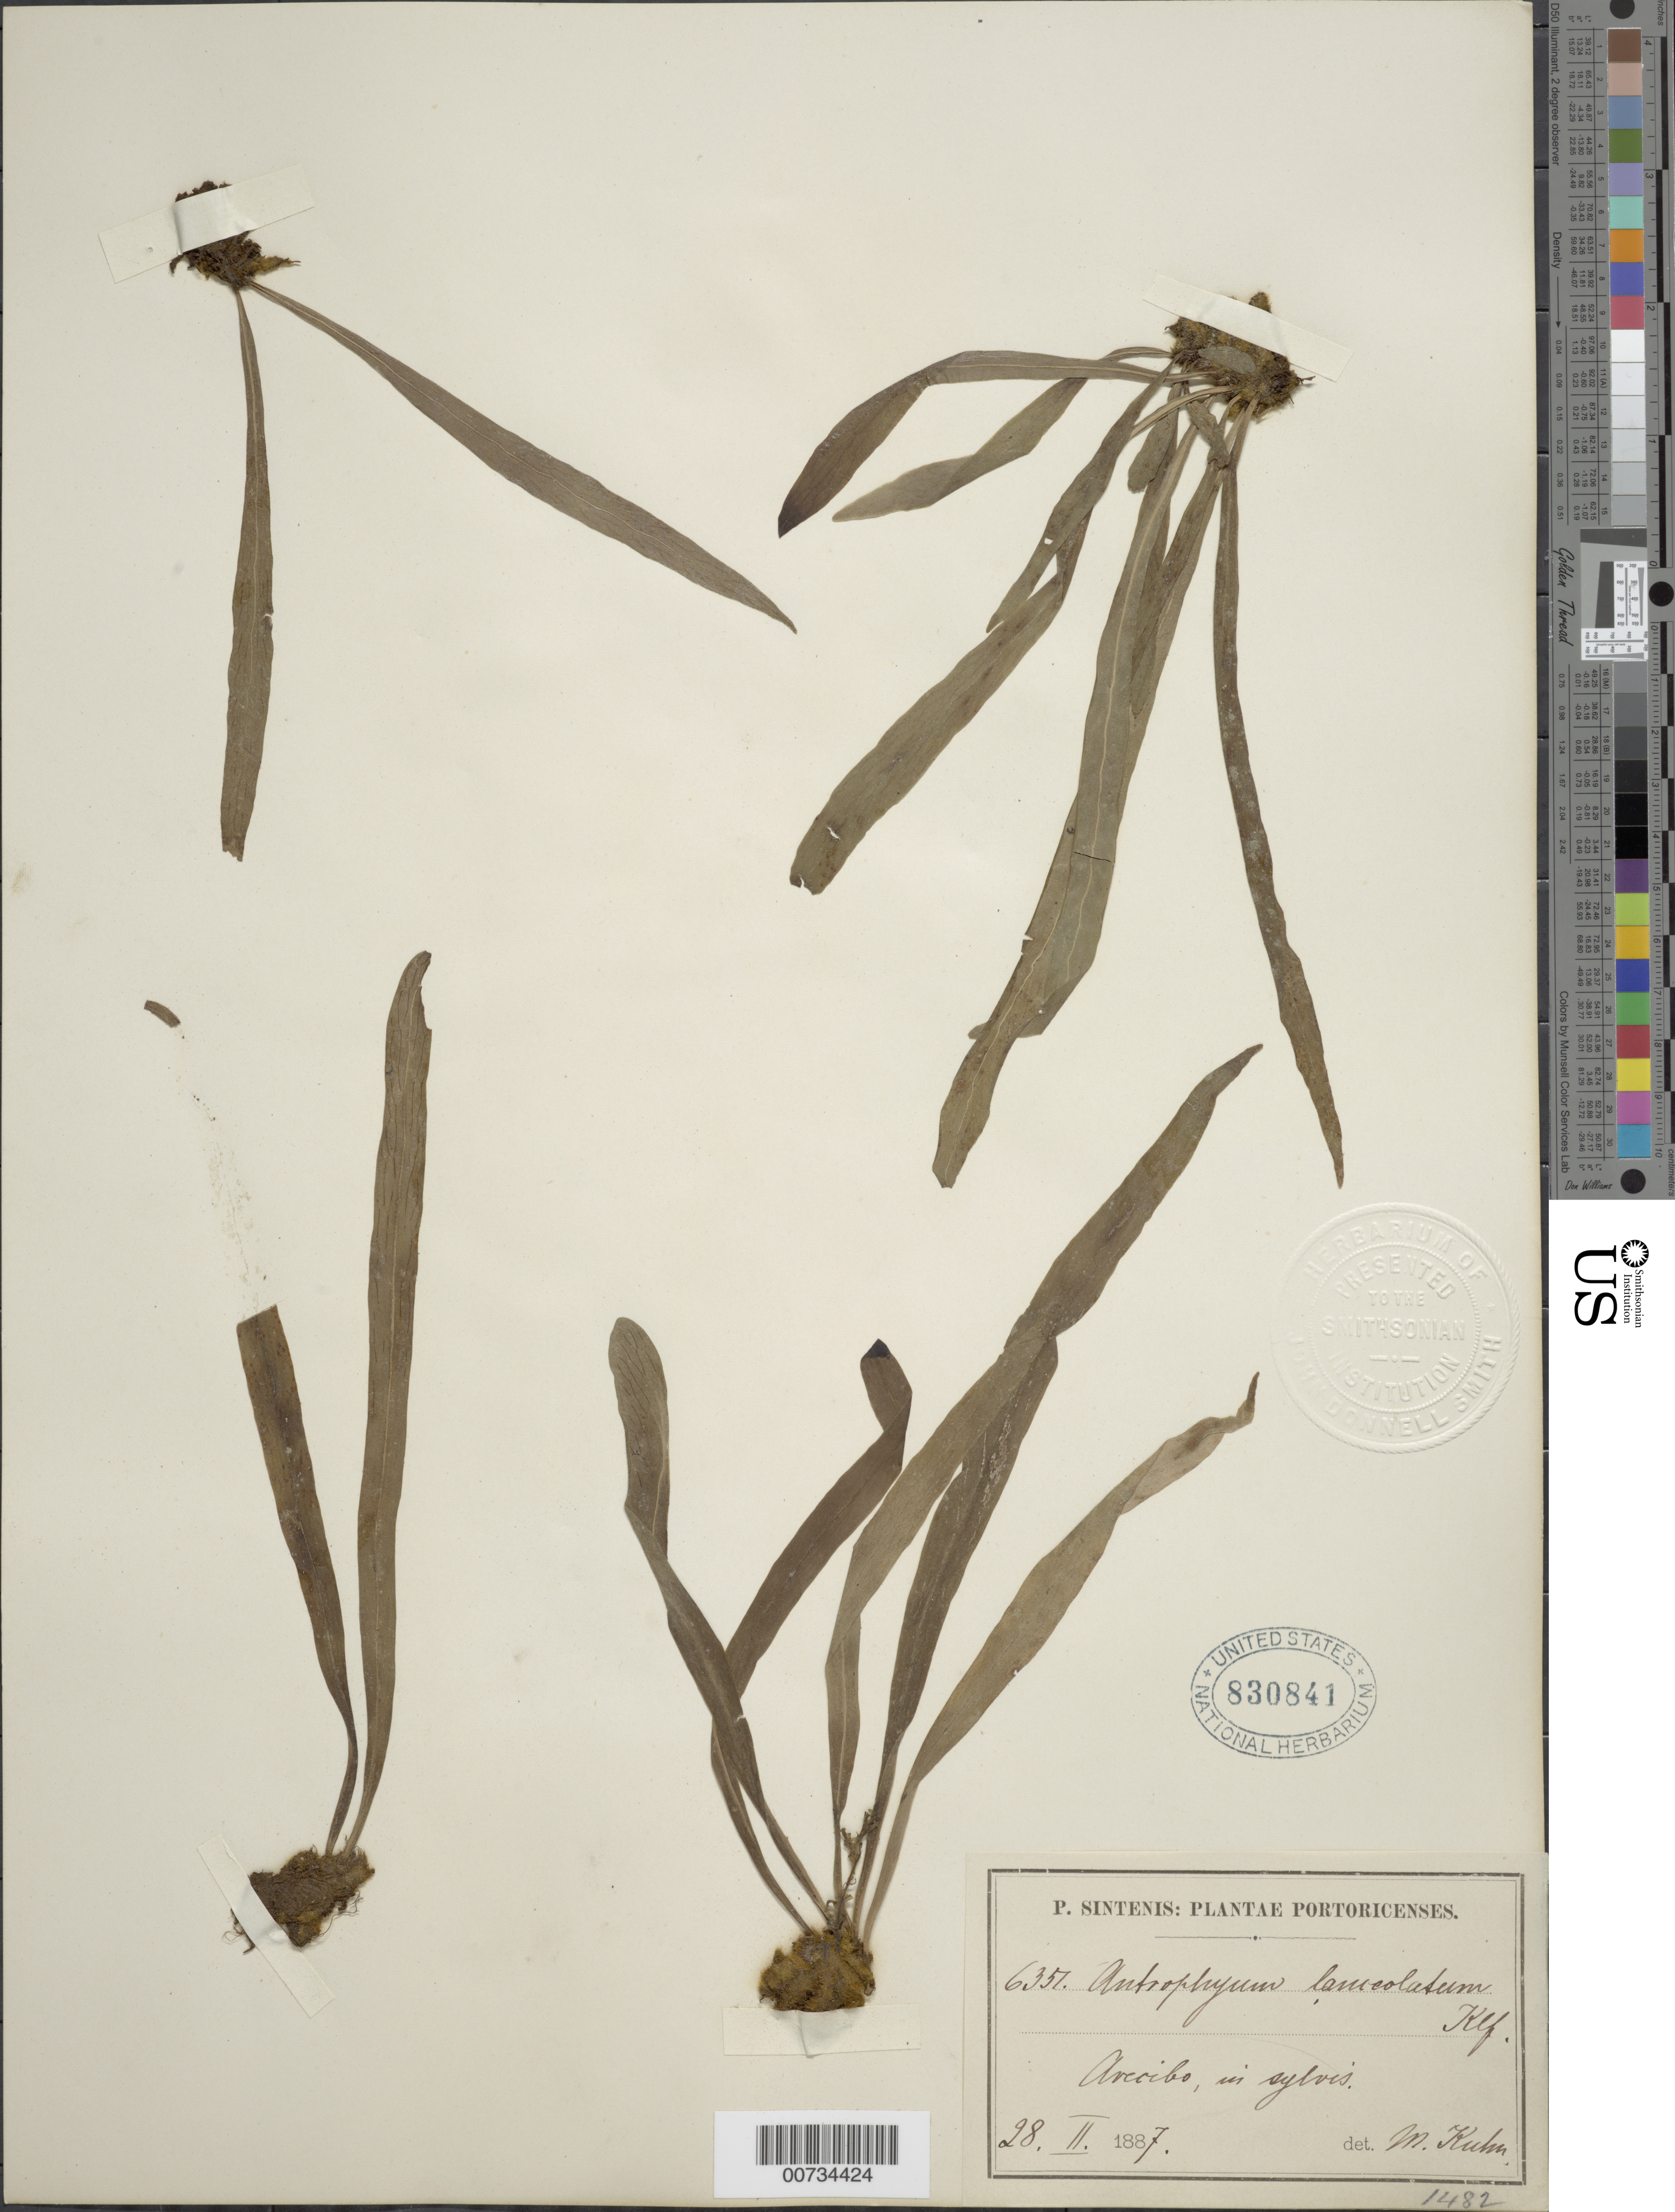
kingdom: Plantae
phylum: Tracheophyta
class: Polypodiopsida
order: Polypodiales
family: Pteridaceae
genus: Polytaenium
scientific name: Polytaenium lanceolatum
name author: (L.) Desv.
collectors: P. Sintenis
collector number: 6351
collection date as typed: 28 Feb 1887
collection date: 1887-02-28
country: Puerto Rico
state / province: Arecibo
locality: Arecibo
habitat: In sylvis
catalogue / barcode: US 830841